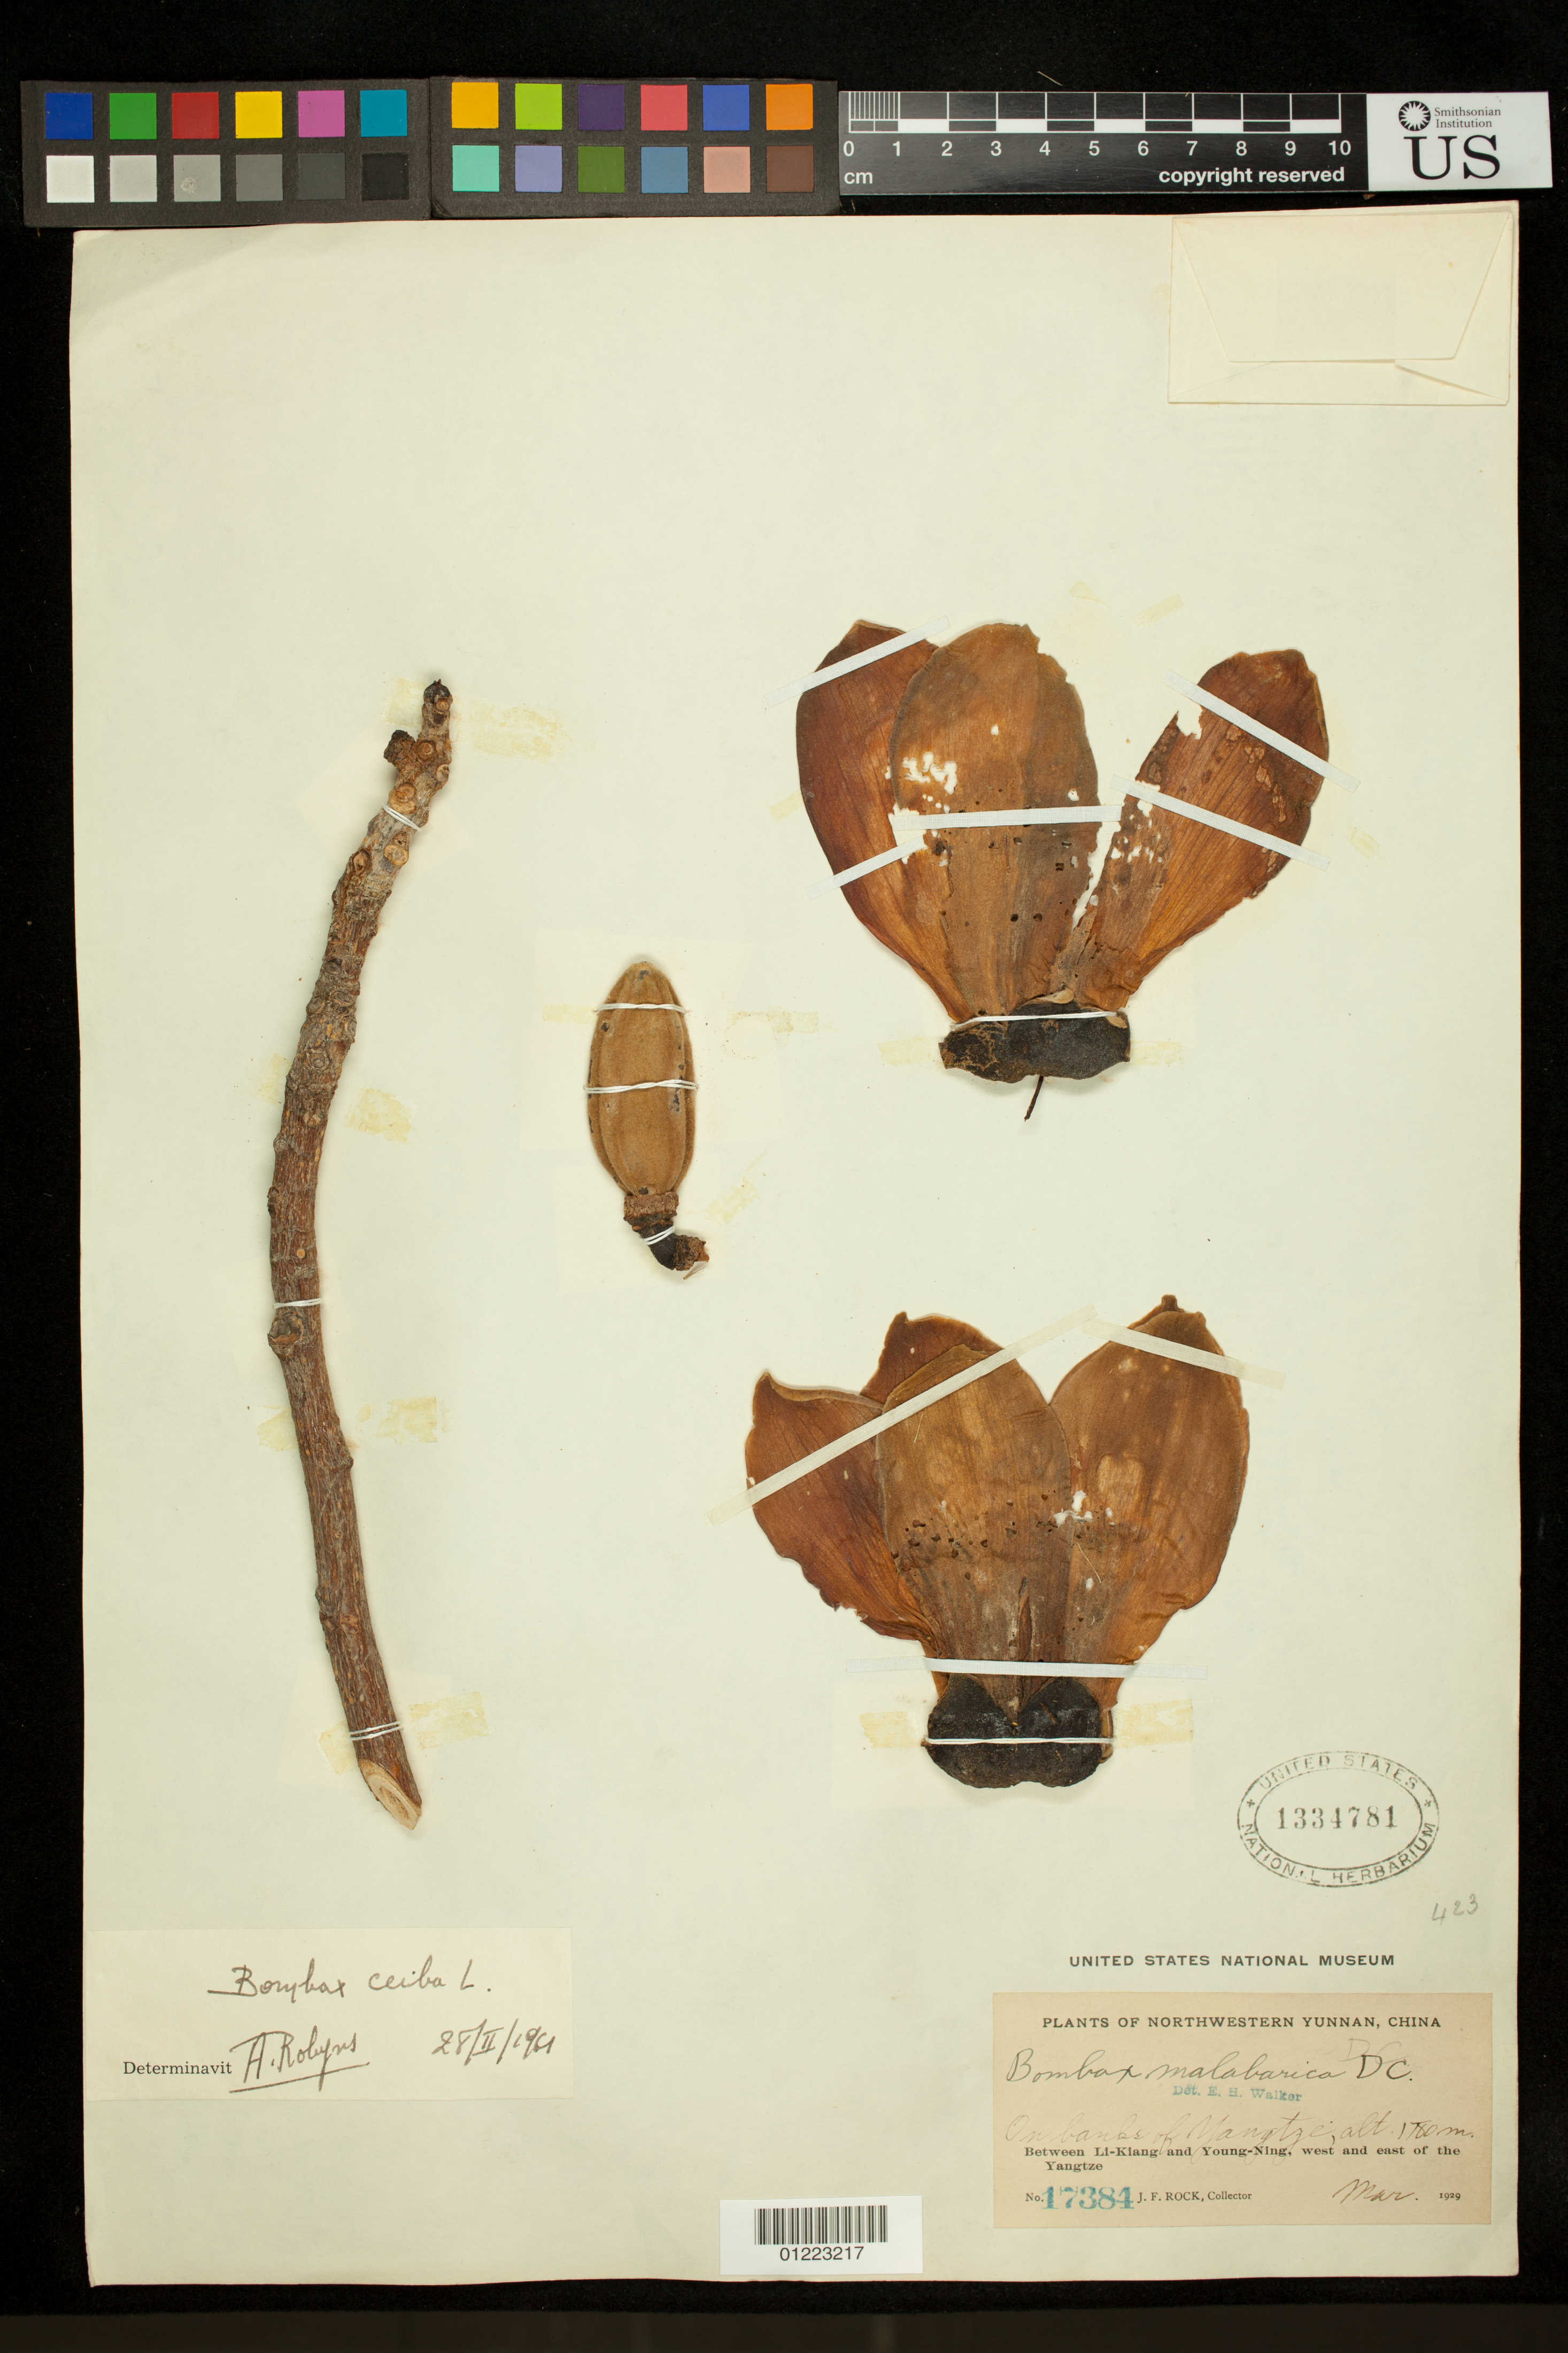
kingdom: Plantae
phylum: Tracheophyta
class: Magnoliopsida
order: Malvales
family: Malvaceae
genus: Bombax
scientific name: Bombax ceiba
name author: L.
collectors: J. F. Rock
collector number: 17384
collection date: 1929-03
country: China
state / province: Yunnan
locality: Northwestern Yunnan, between Li-Kiang and Young-Ning, west and east of the Yangtze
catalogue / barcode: US 1334781